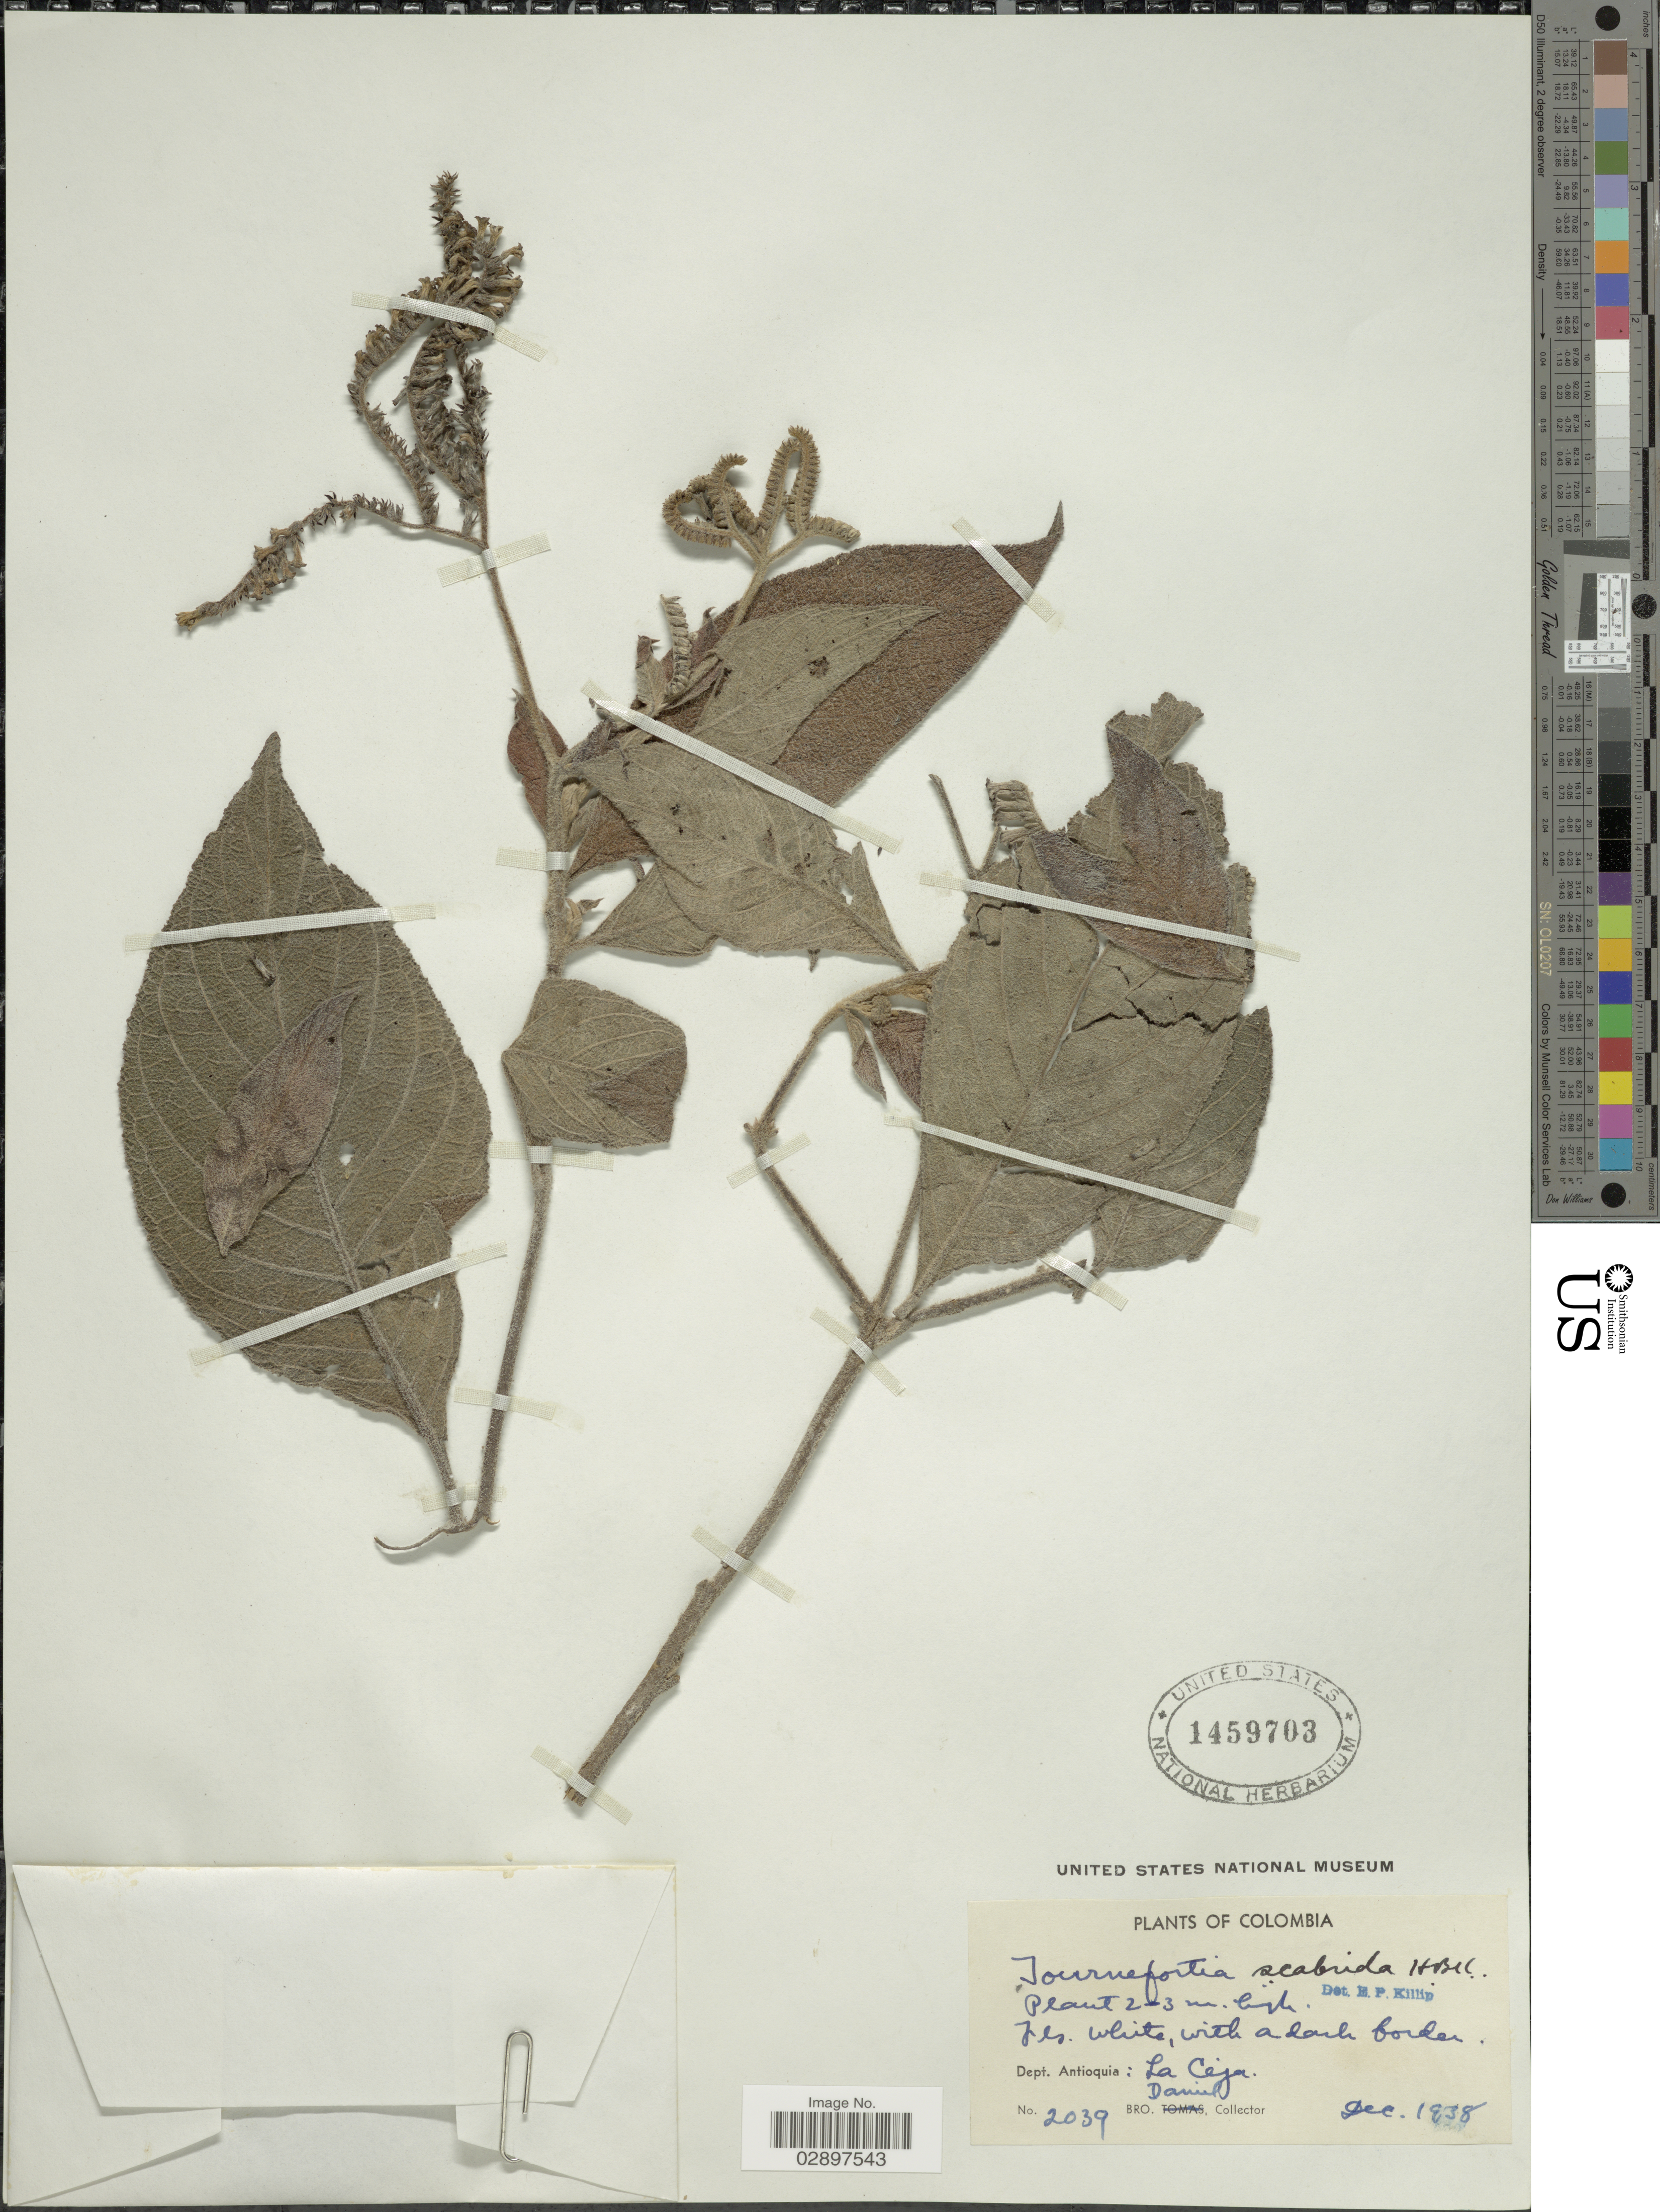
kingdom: Plantae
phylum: Tracheophyta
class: Magnoliopsida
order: Boraginales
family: Heliotropiaceae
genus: Tournefortia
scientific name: Tournefortia scabrida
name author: Kunth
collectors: Bro. Daniel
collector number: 2039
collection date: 1938-12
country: Colombia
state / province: Antioquia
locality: Dept. Antioquia: La Ceja.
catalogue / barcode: US 1459703